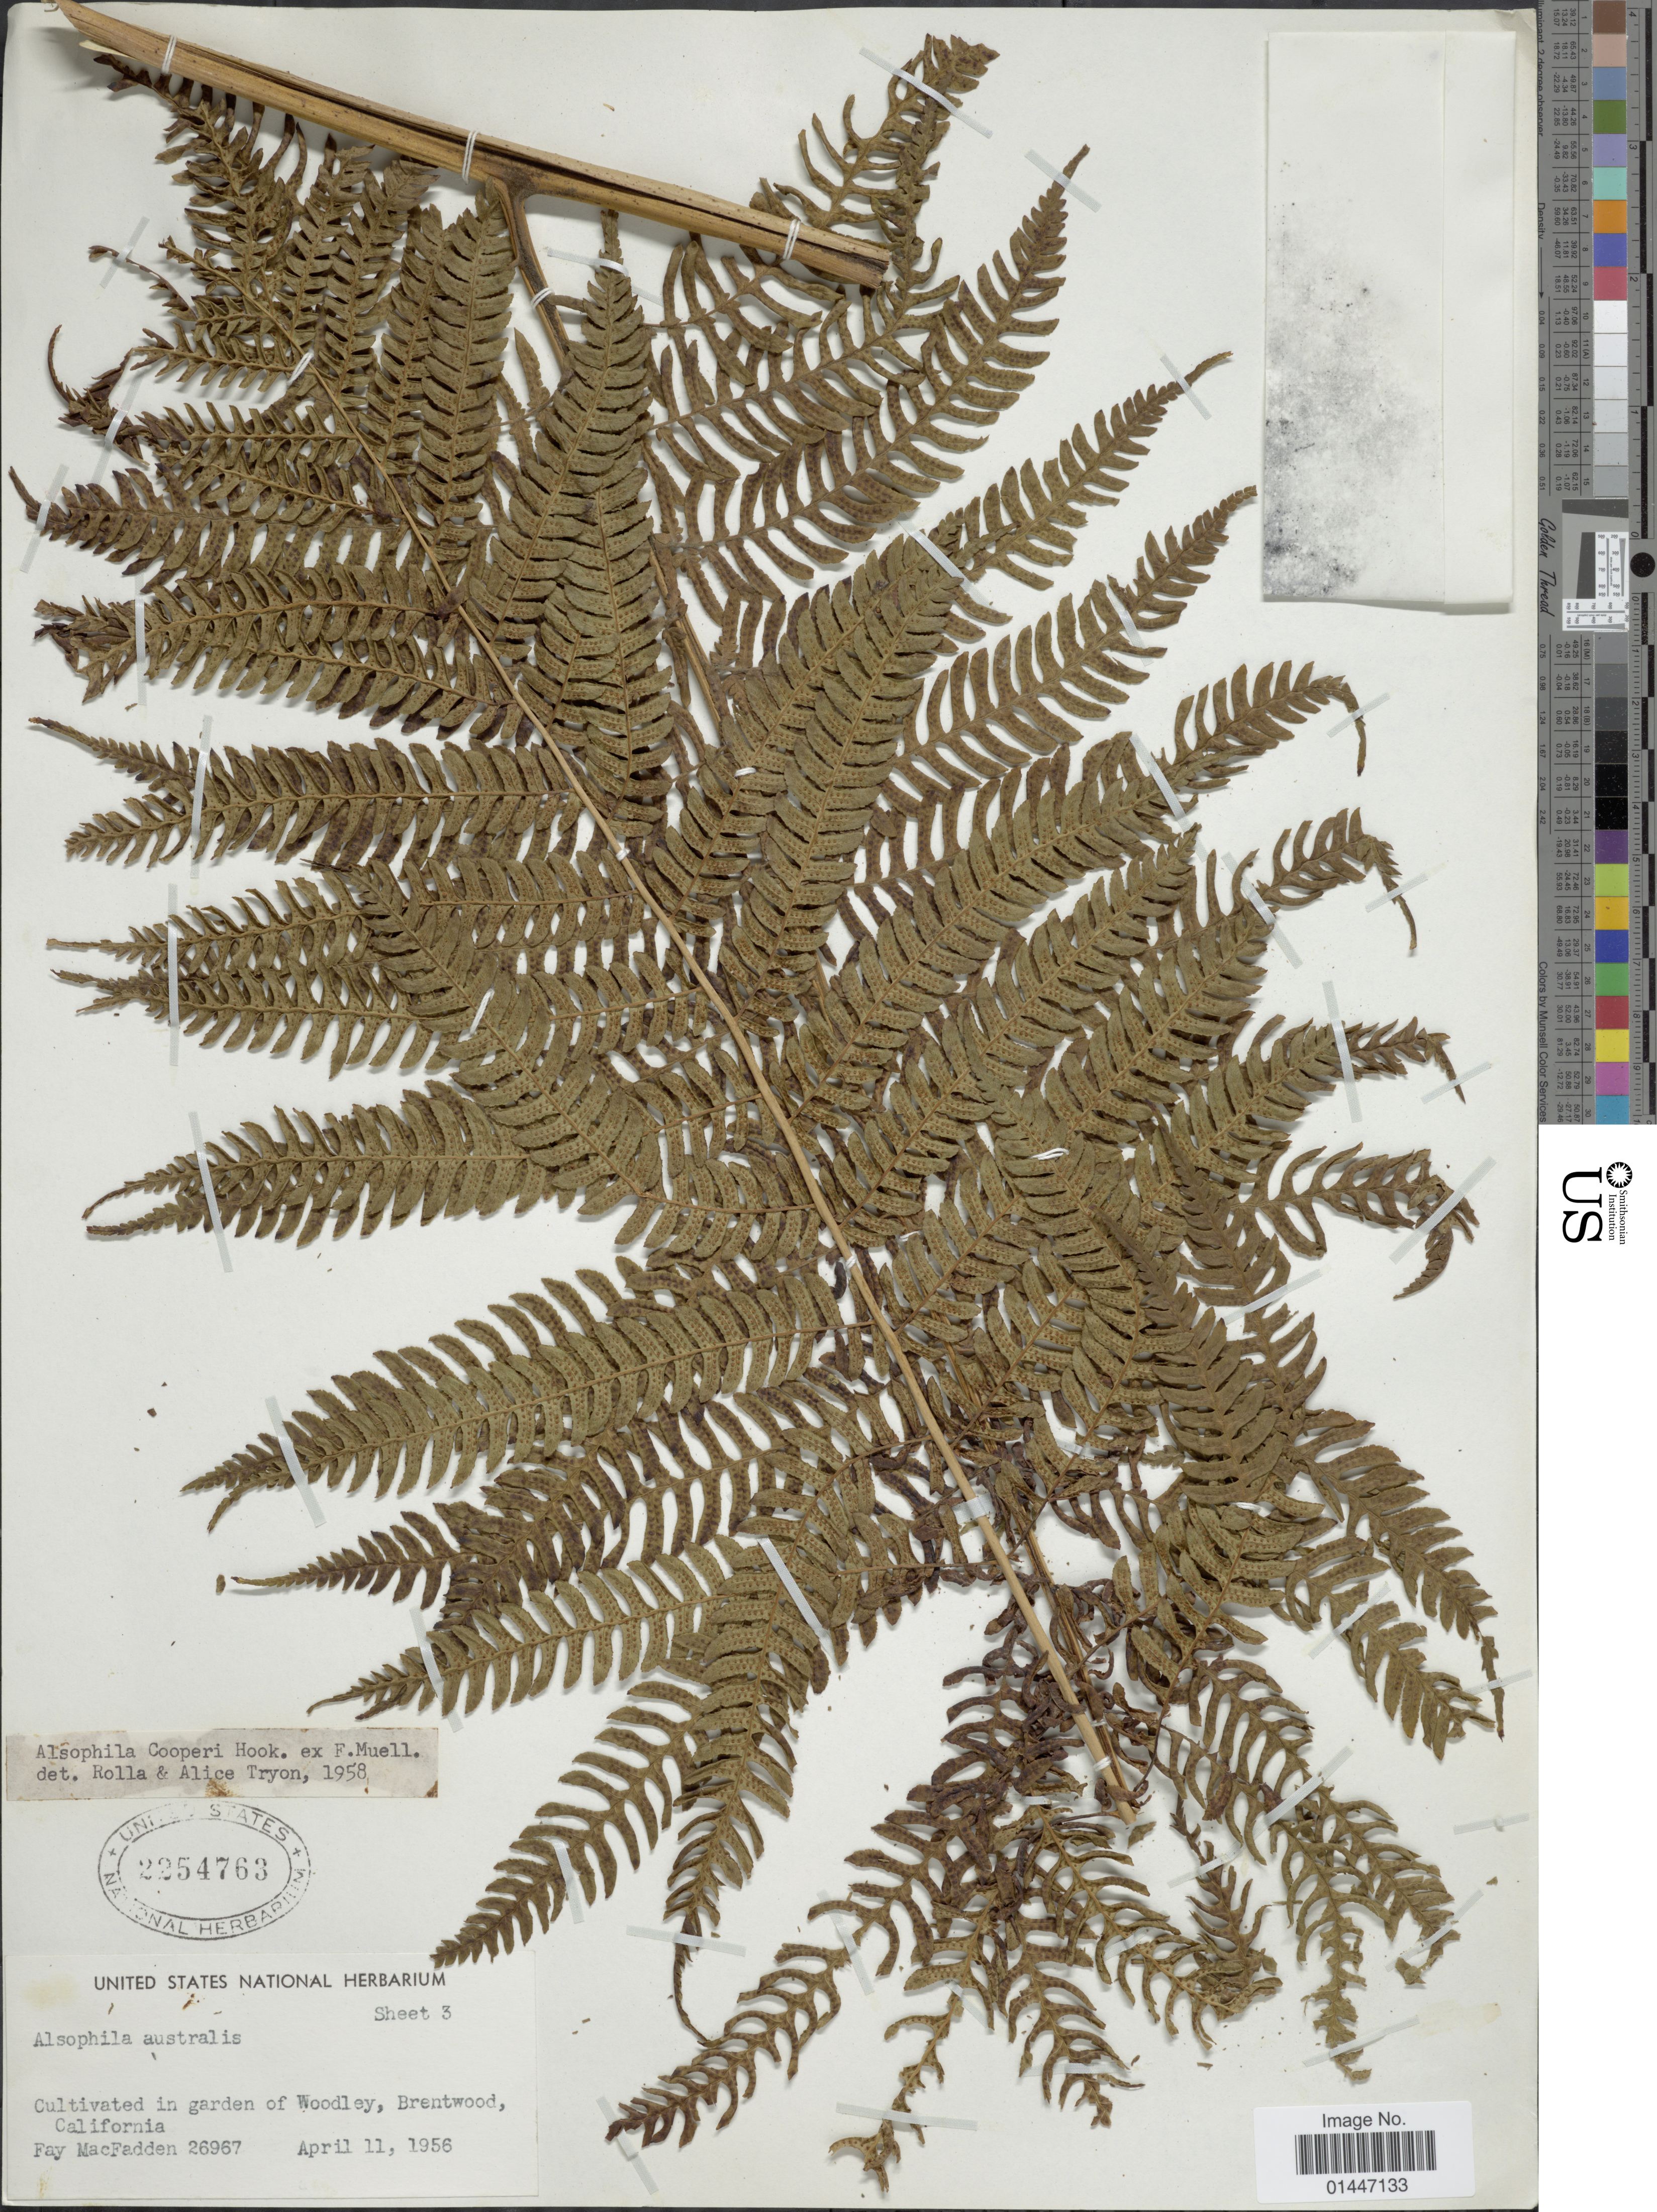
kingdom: Plantae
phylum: Tracheophyta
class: Polypodiopsida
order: Cyatheales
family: Cyatheaceae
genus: Sphaeropteris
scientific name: Sphaeropteris cooperi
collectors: F. MacFadden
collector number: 26967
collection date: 1956-04-11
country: United States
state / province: California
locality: In garden of Woodley, Brentwood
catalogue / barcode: US 2254763